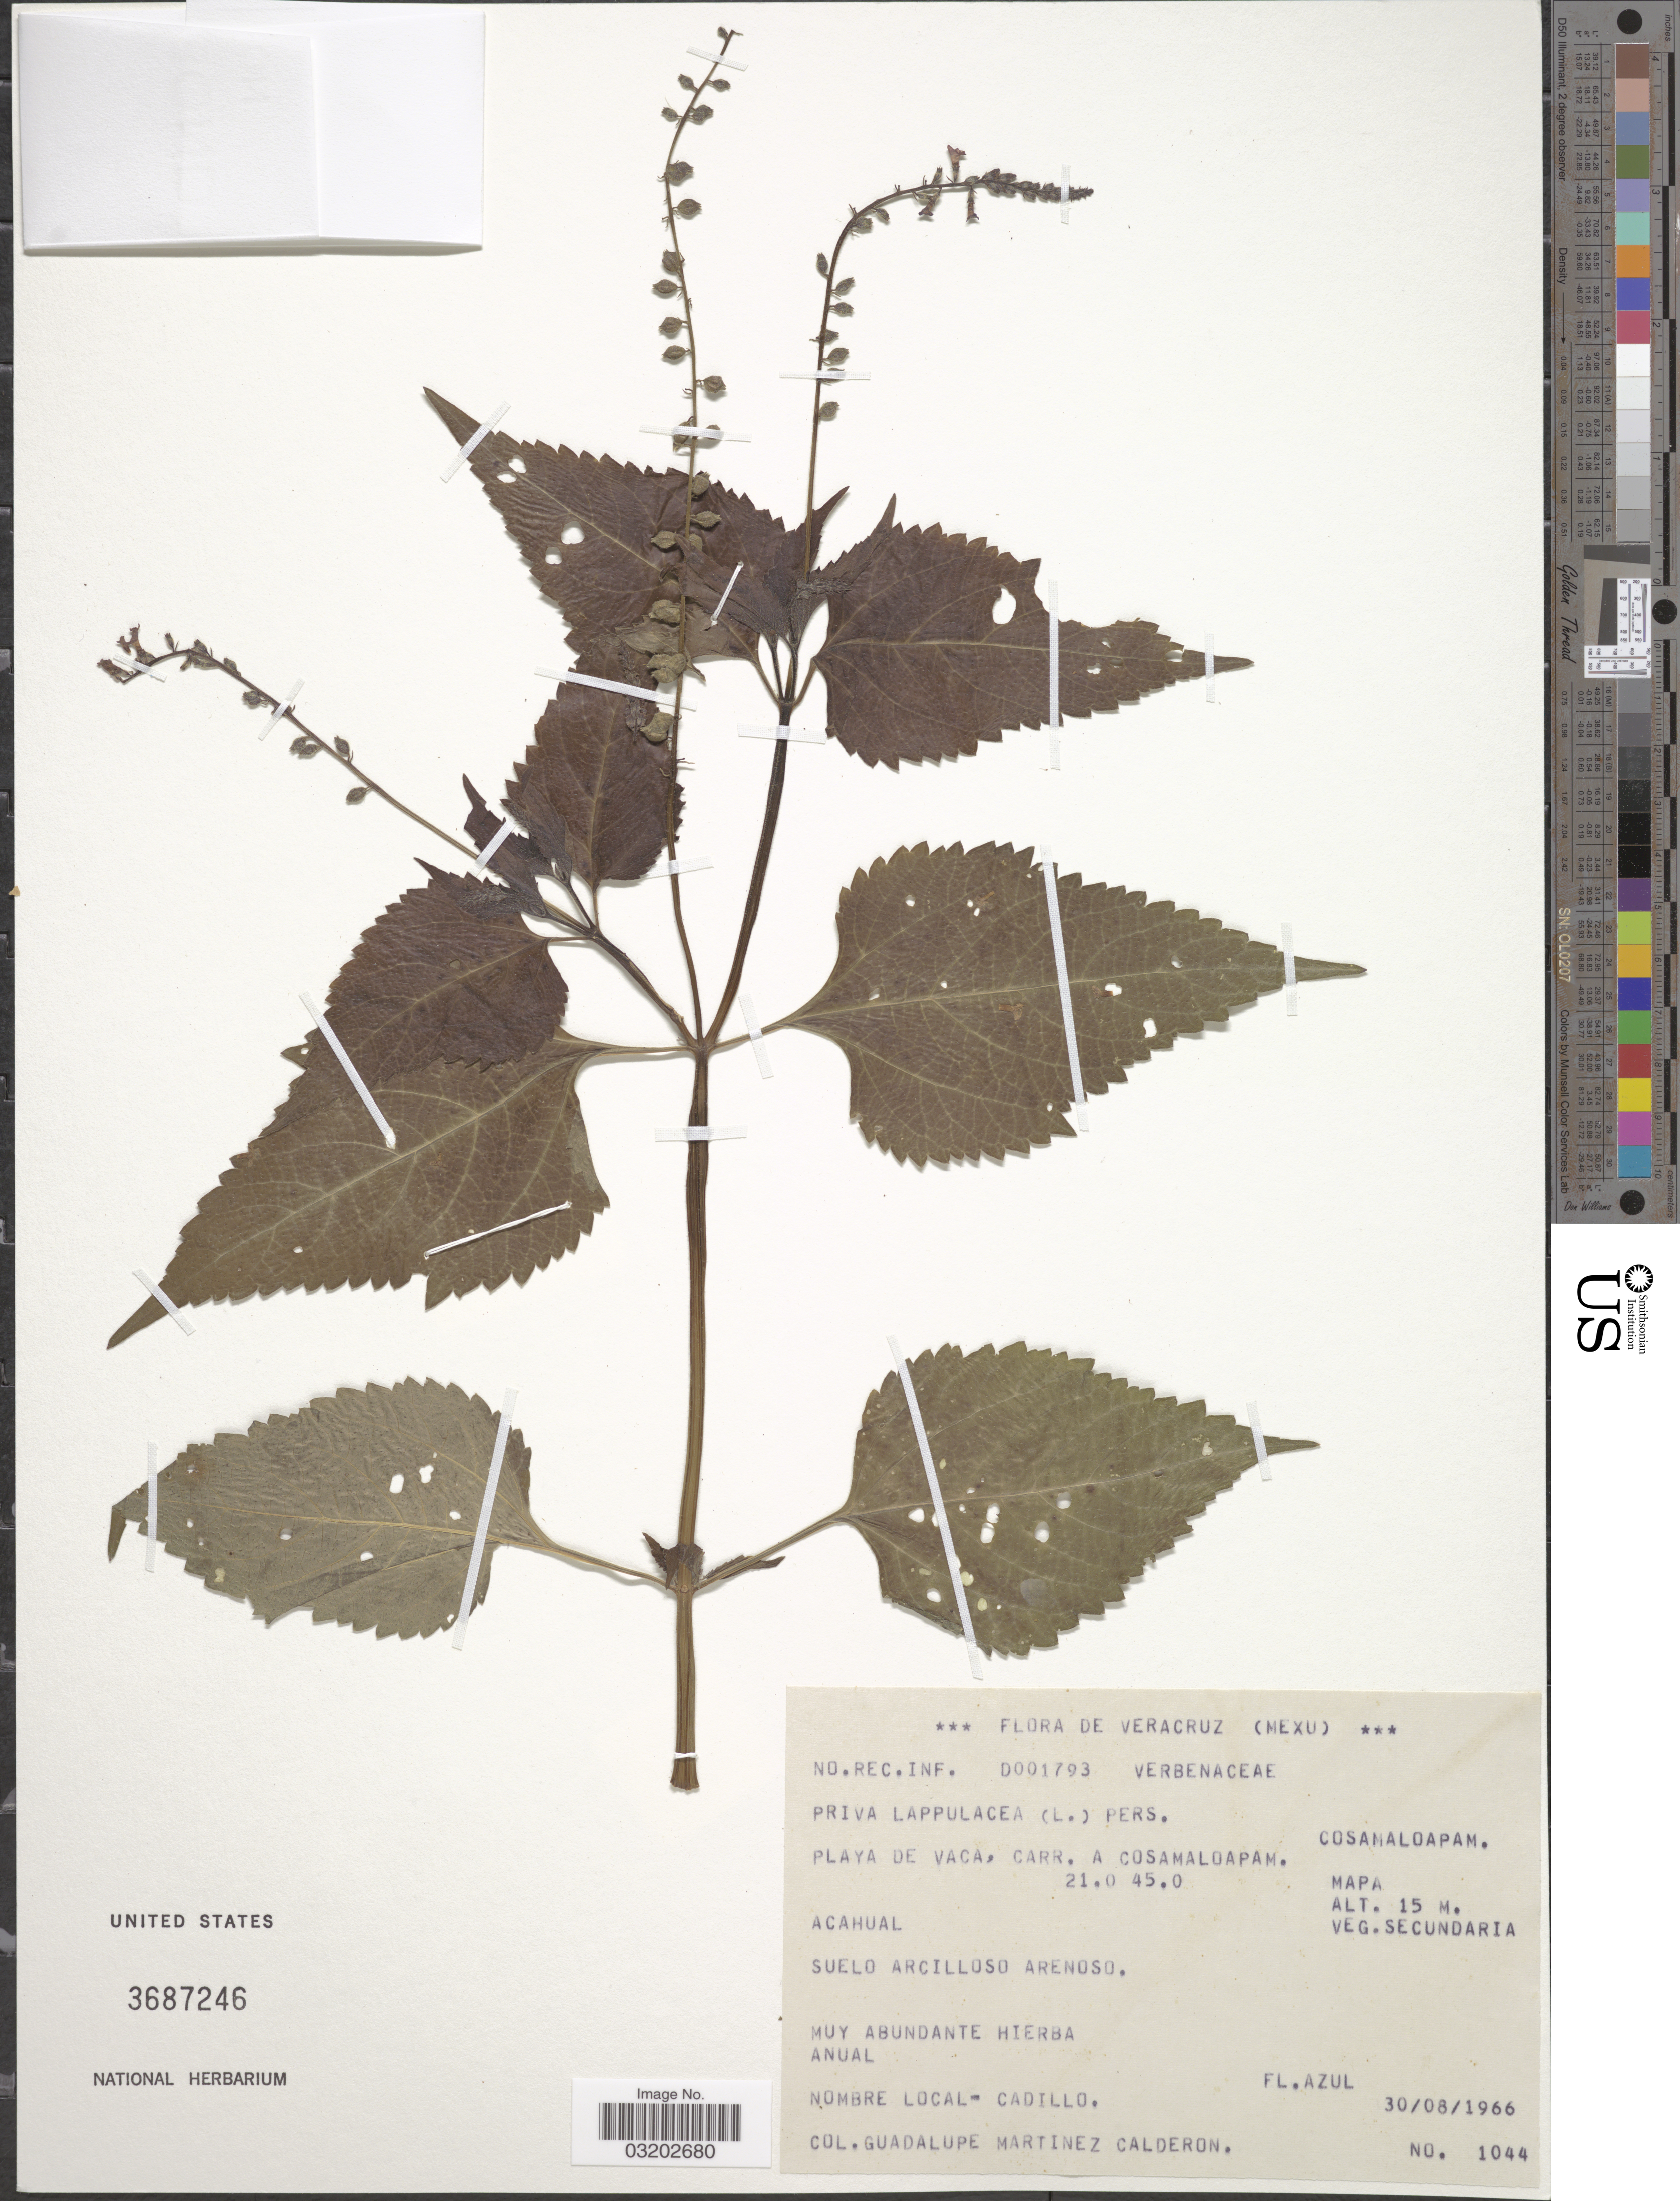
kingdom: Plantae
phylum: Tracheophyta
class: Magnoliopsida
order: Lamiales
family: Verbenaceae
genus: Priva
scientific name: Priva lappulacea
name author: (L.) Pers.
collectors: G. Martinez-C.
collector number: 1044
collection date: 1966-08-30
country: Mexico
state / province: Veracruz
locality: Veracruz. Playa de Vaca, Carr. a Cosamaloapan. 21.0 45.0.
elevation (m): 15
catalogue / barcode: US 3687246